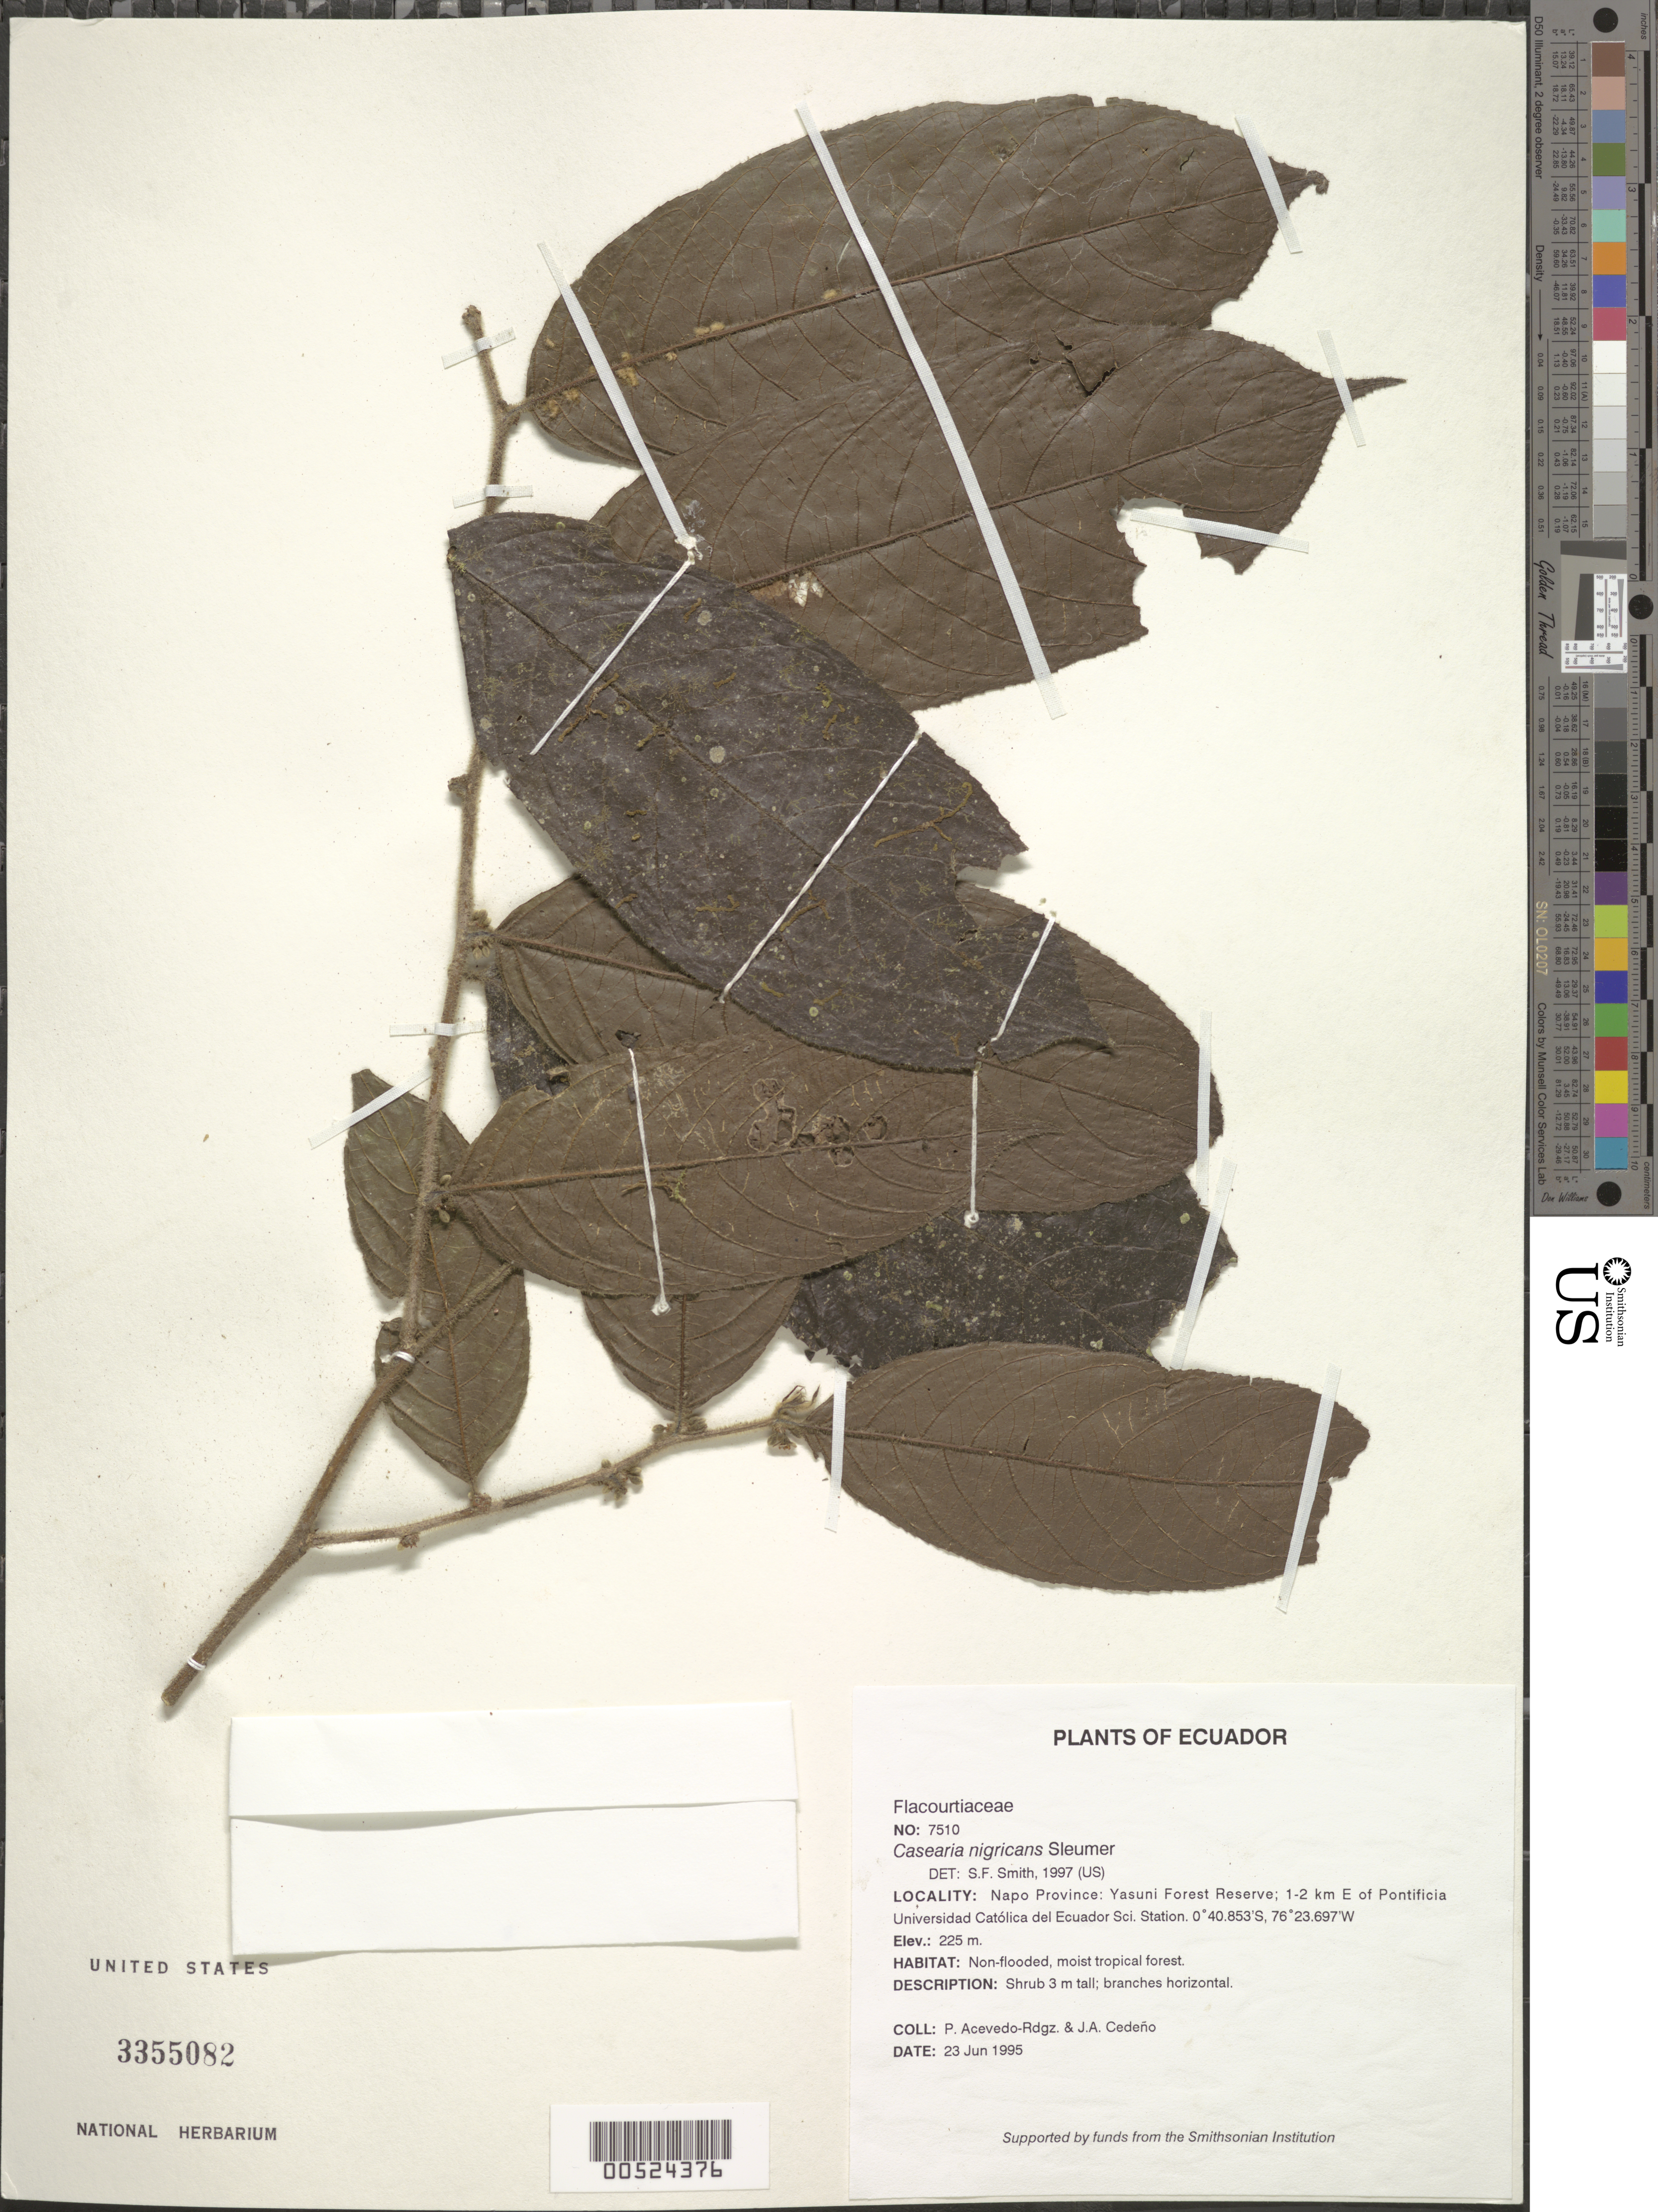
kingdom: Plantae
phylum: Tracheophyta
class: Magnoliopsida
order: Malpighiales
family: Salicaceae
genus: Casearia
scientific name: Casearia nigricans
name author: Sleumer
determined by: Smith, Stephen F., (US), NMNH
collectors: P. Acevedo-Rodr. & J. A. Cedeño M.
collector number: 7510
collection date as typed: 23 Jun 1995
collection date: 1995-06-23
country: Ecuador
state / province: Napo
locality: Napo Province: Yasuni Forest Reserve; 1-2 km E of Pontificia Universidad Católica del Ecuador Sci. Station.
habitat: Non-flooded, moist tropical forest.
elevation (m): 225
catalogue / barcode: US 3355082